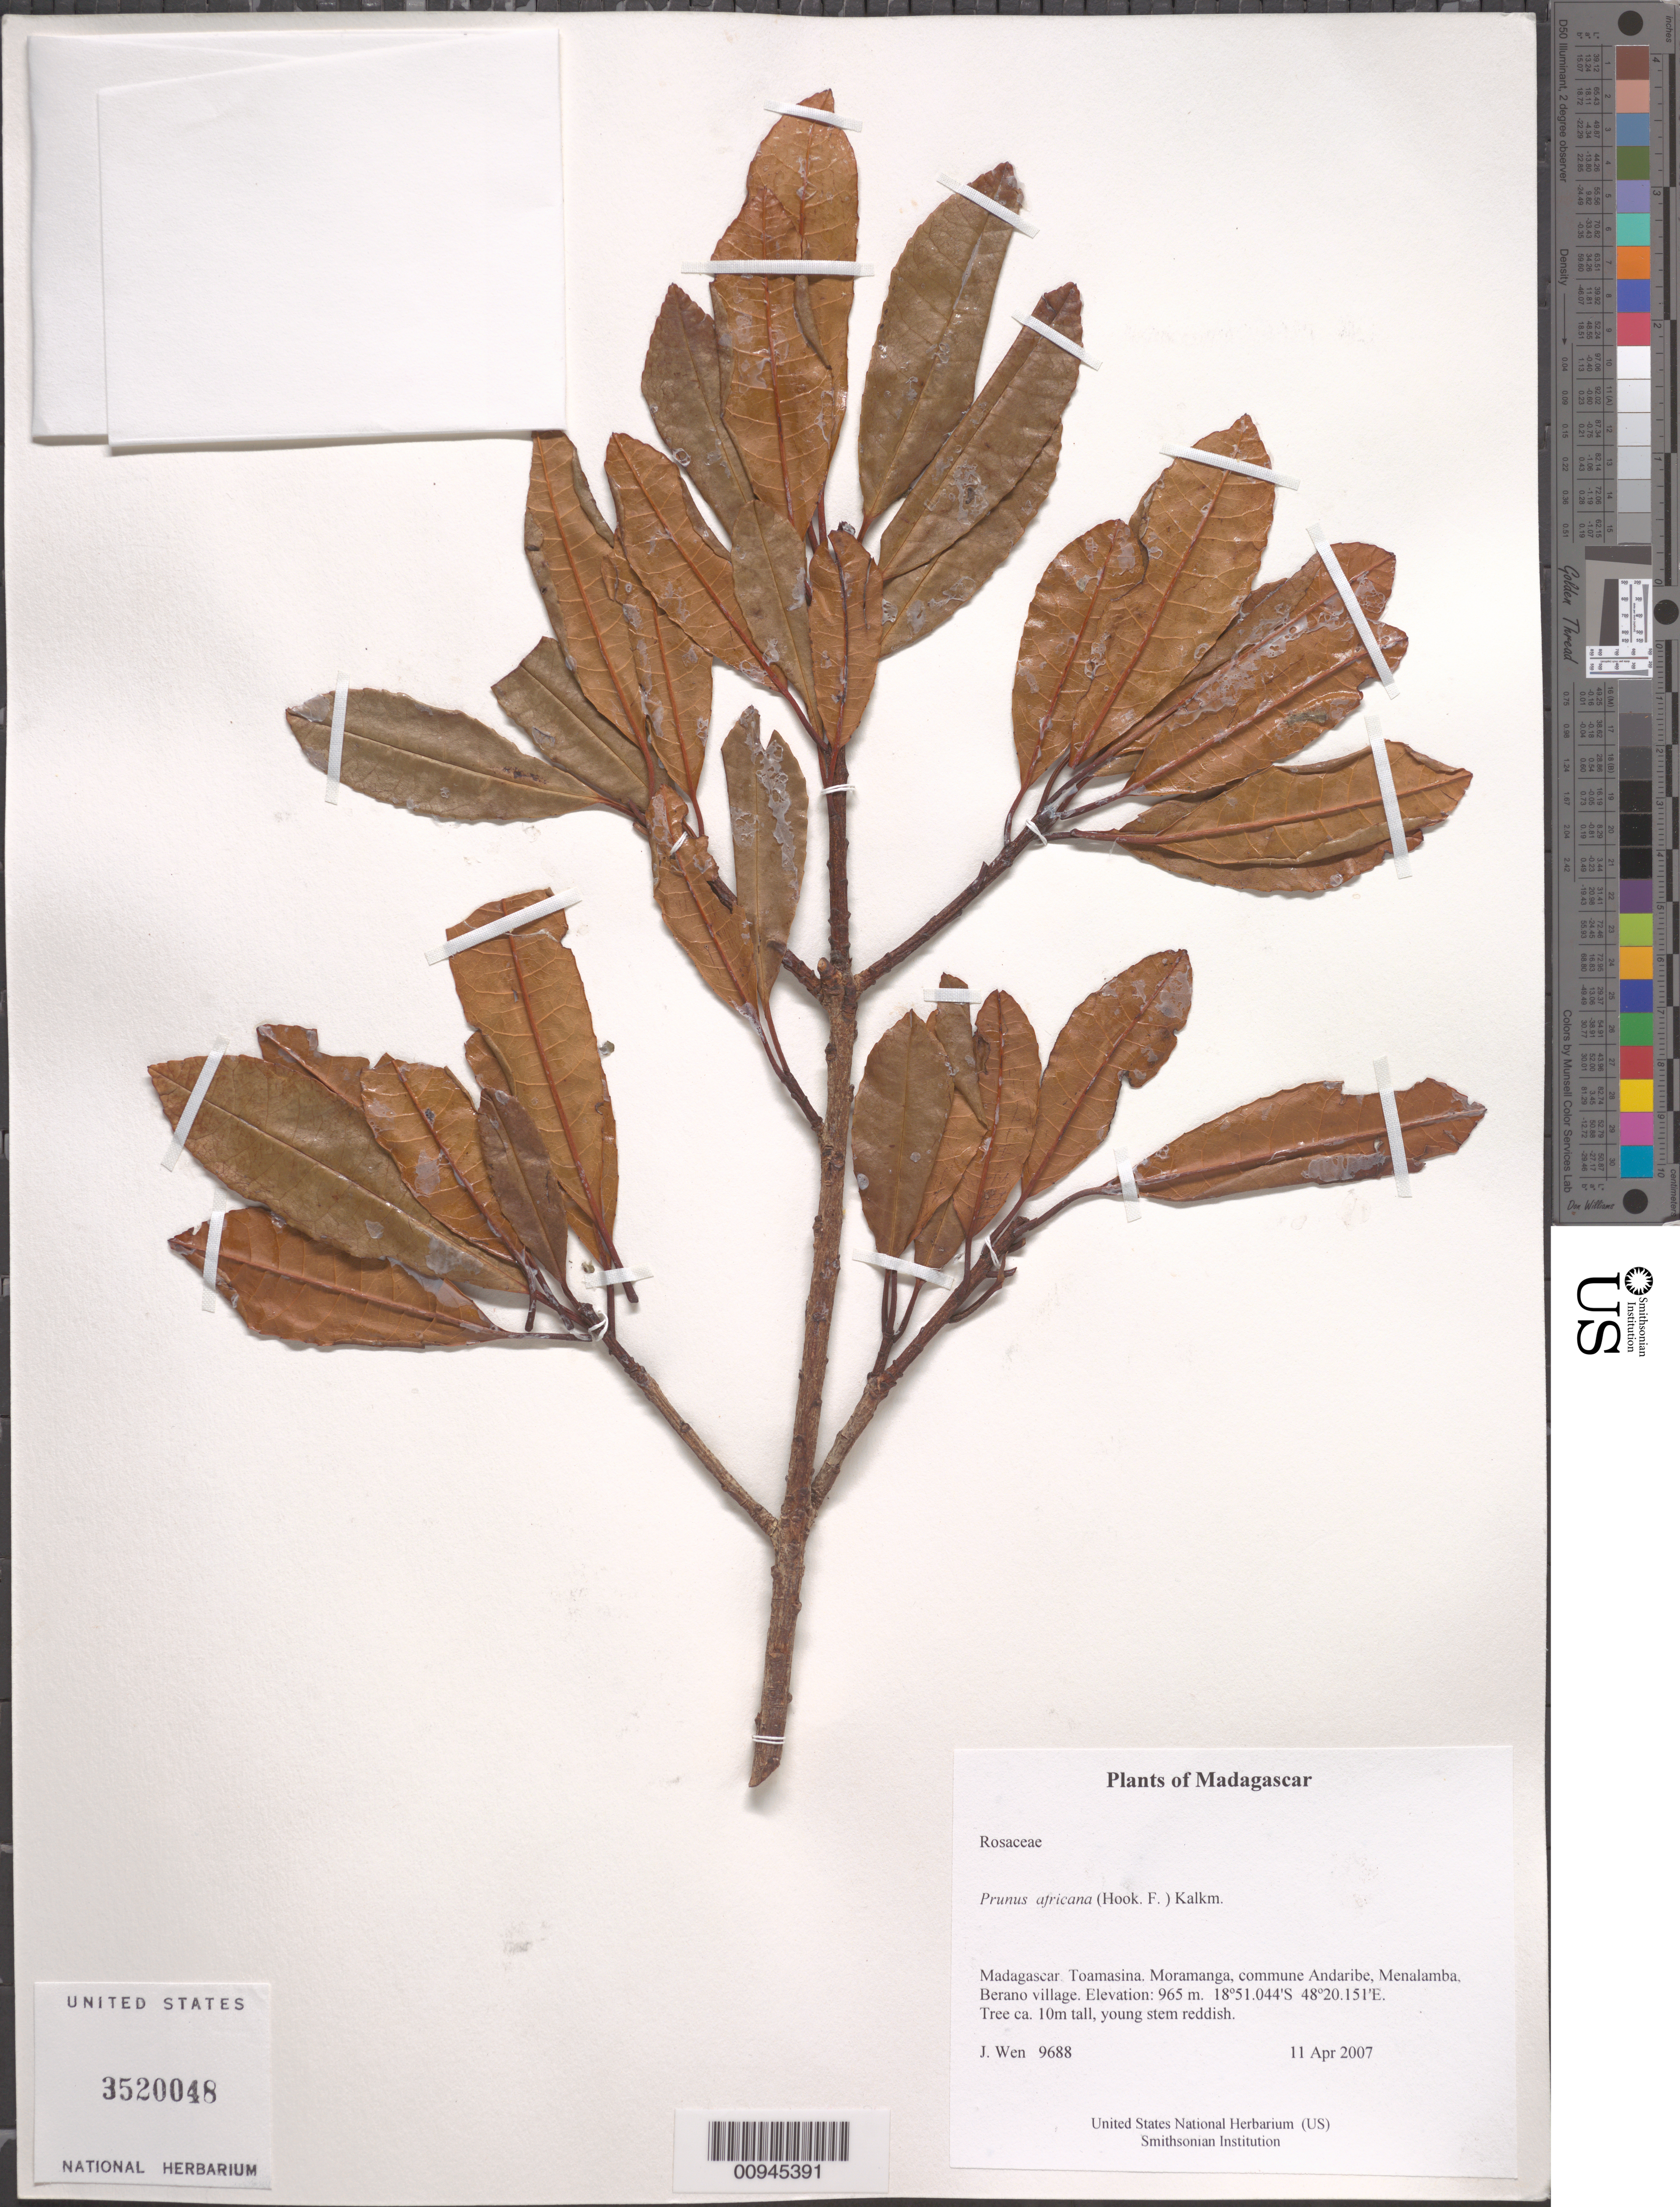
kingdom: Plantae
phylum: Tracheophyta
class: Magnoliopsida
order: Rosales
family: Rosaceae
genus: Prunus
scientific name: Prunus africana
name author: (Hook. f.) Kalkman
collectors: J. Wen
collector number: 9688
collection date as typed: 11 Apr 2007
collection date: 2007-04-11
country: Madagascar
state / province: Alaotra Mangoro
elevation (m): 965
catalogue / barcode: US 3520048